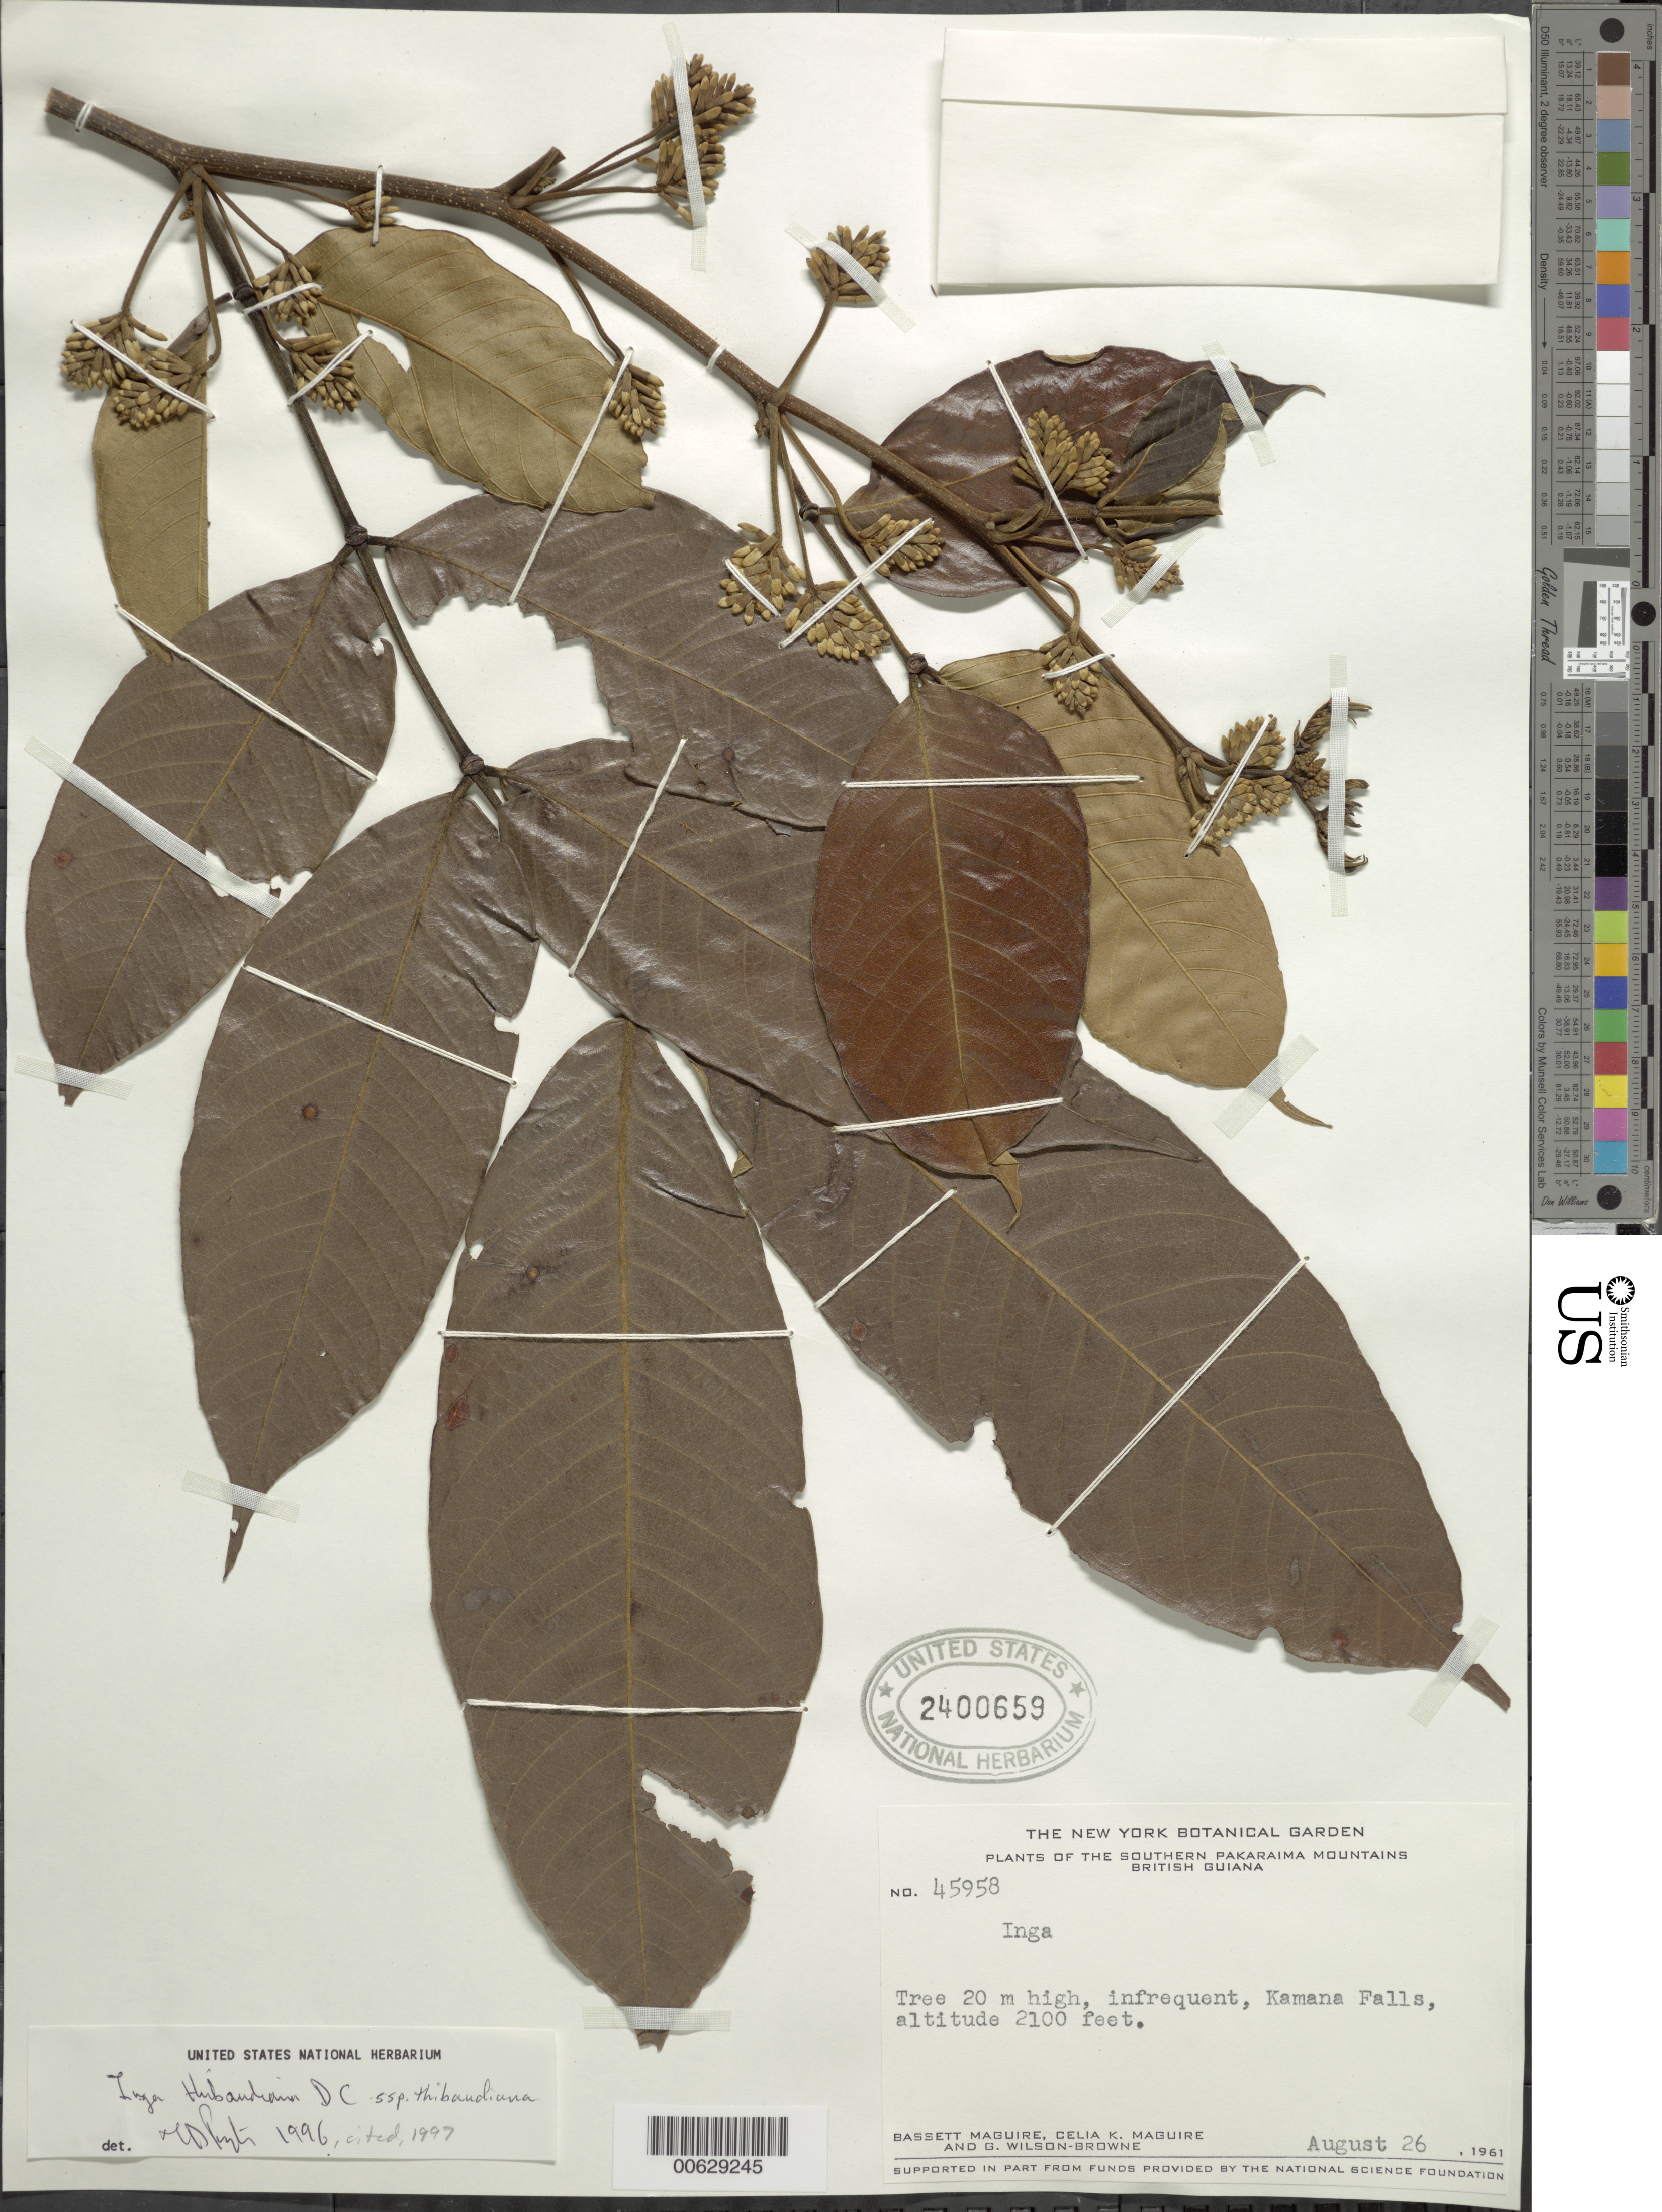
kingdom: Plantae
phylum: Tracheophyta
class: Magnoliopsida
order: Fabales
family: Fabaceae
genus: Inga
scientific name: Inga thibaudiana subsp. thibaudiana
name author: DC.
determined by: Pennington, T. D., (K)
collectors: B. Maguire, C. K. Maguire & G. Wilson-Browne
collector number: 45958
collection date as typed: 26-Aug-61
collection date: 1961-08-26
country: Guyana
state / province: Cuyuni-Mazaruni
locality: Kamana Falls, southern Pakaraima Mts.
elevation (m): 640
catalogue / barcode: US 2400659